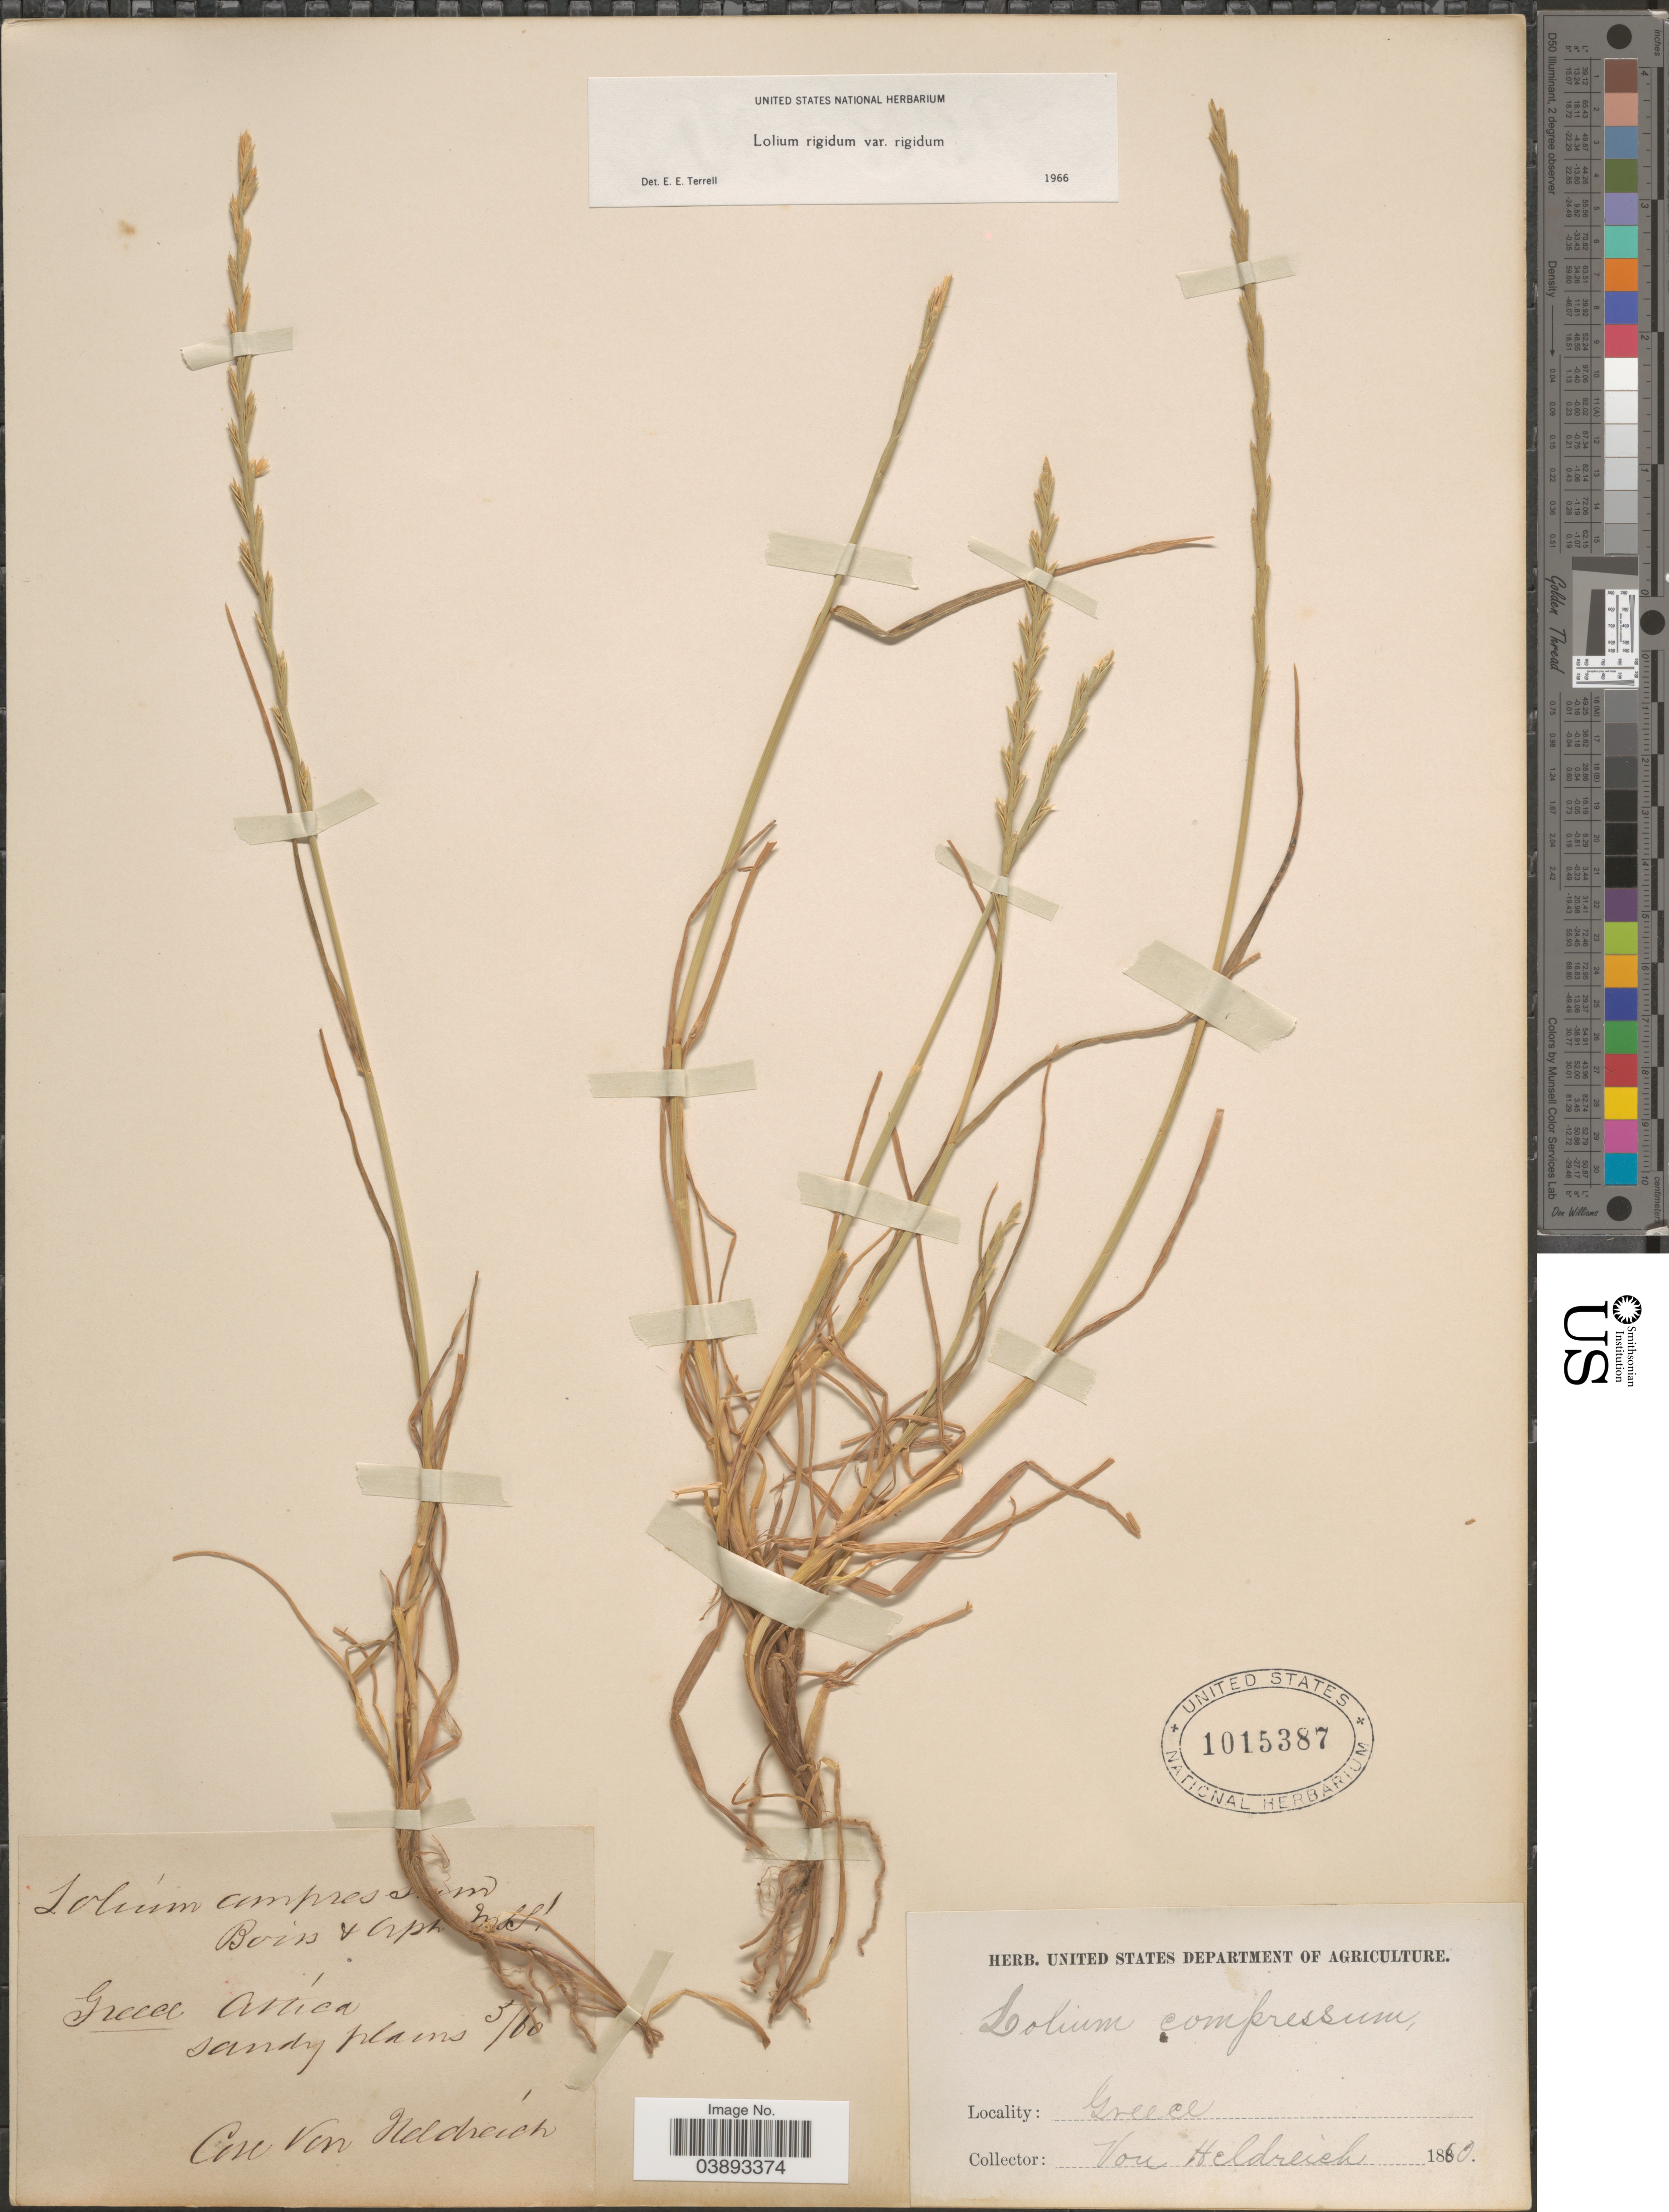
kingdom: Plantae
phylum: Tracheophyta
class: Liliopsida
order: Poales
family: Poaceae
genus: Lolium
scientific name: Lolium rigidum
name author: Gaudin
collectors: Von Heldreich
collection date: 1860-03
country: Greece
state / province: Attica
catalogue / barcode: US 1015387